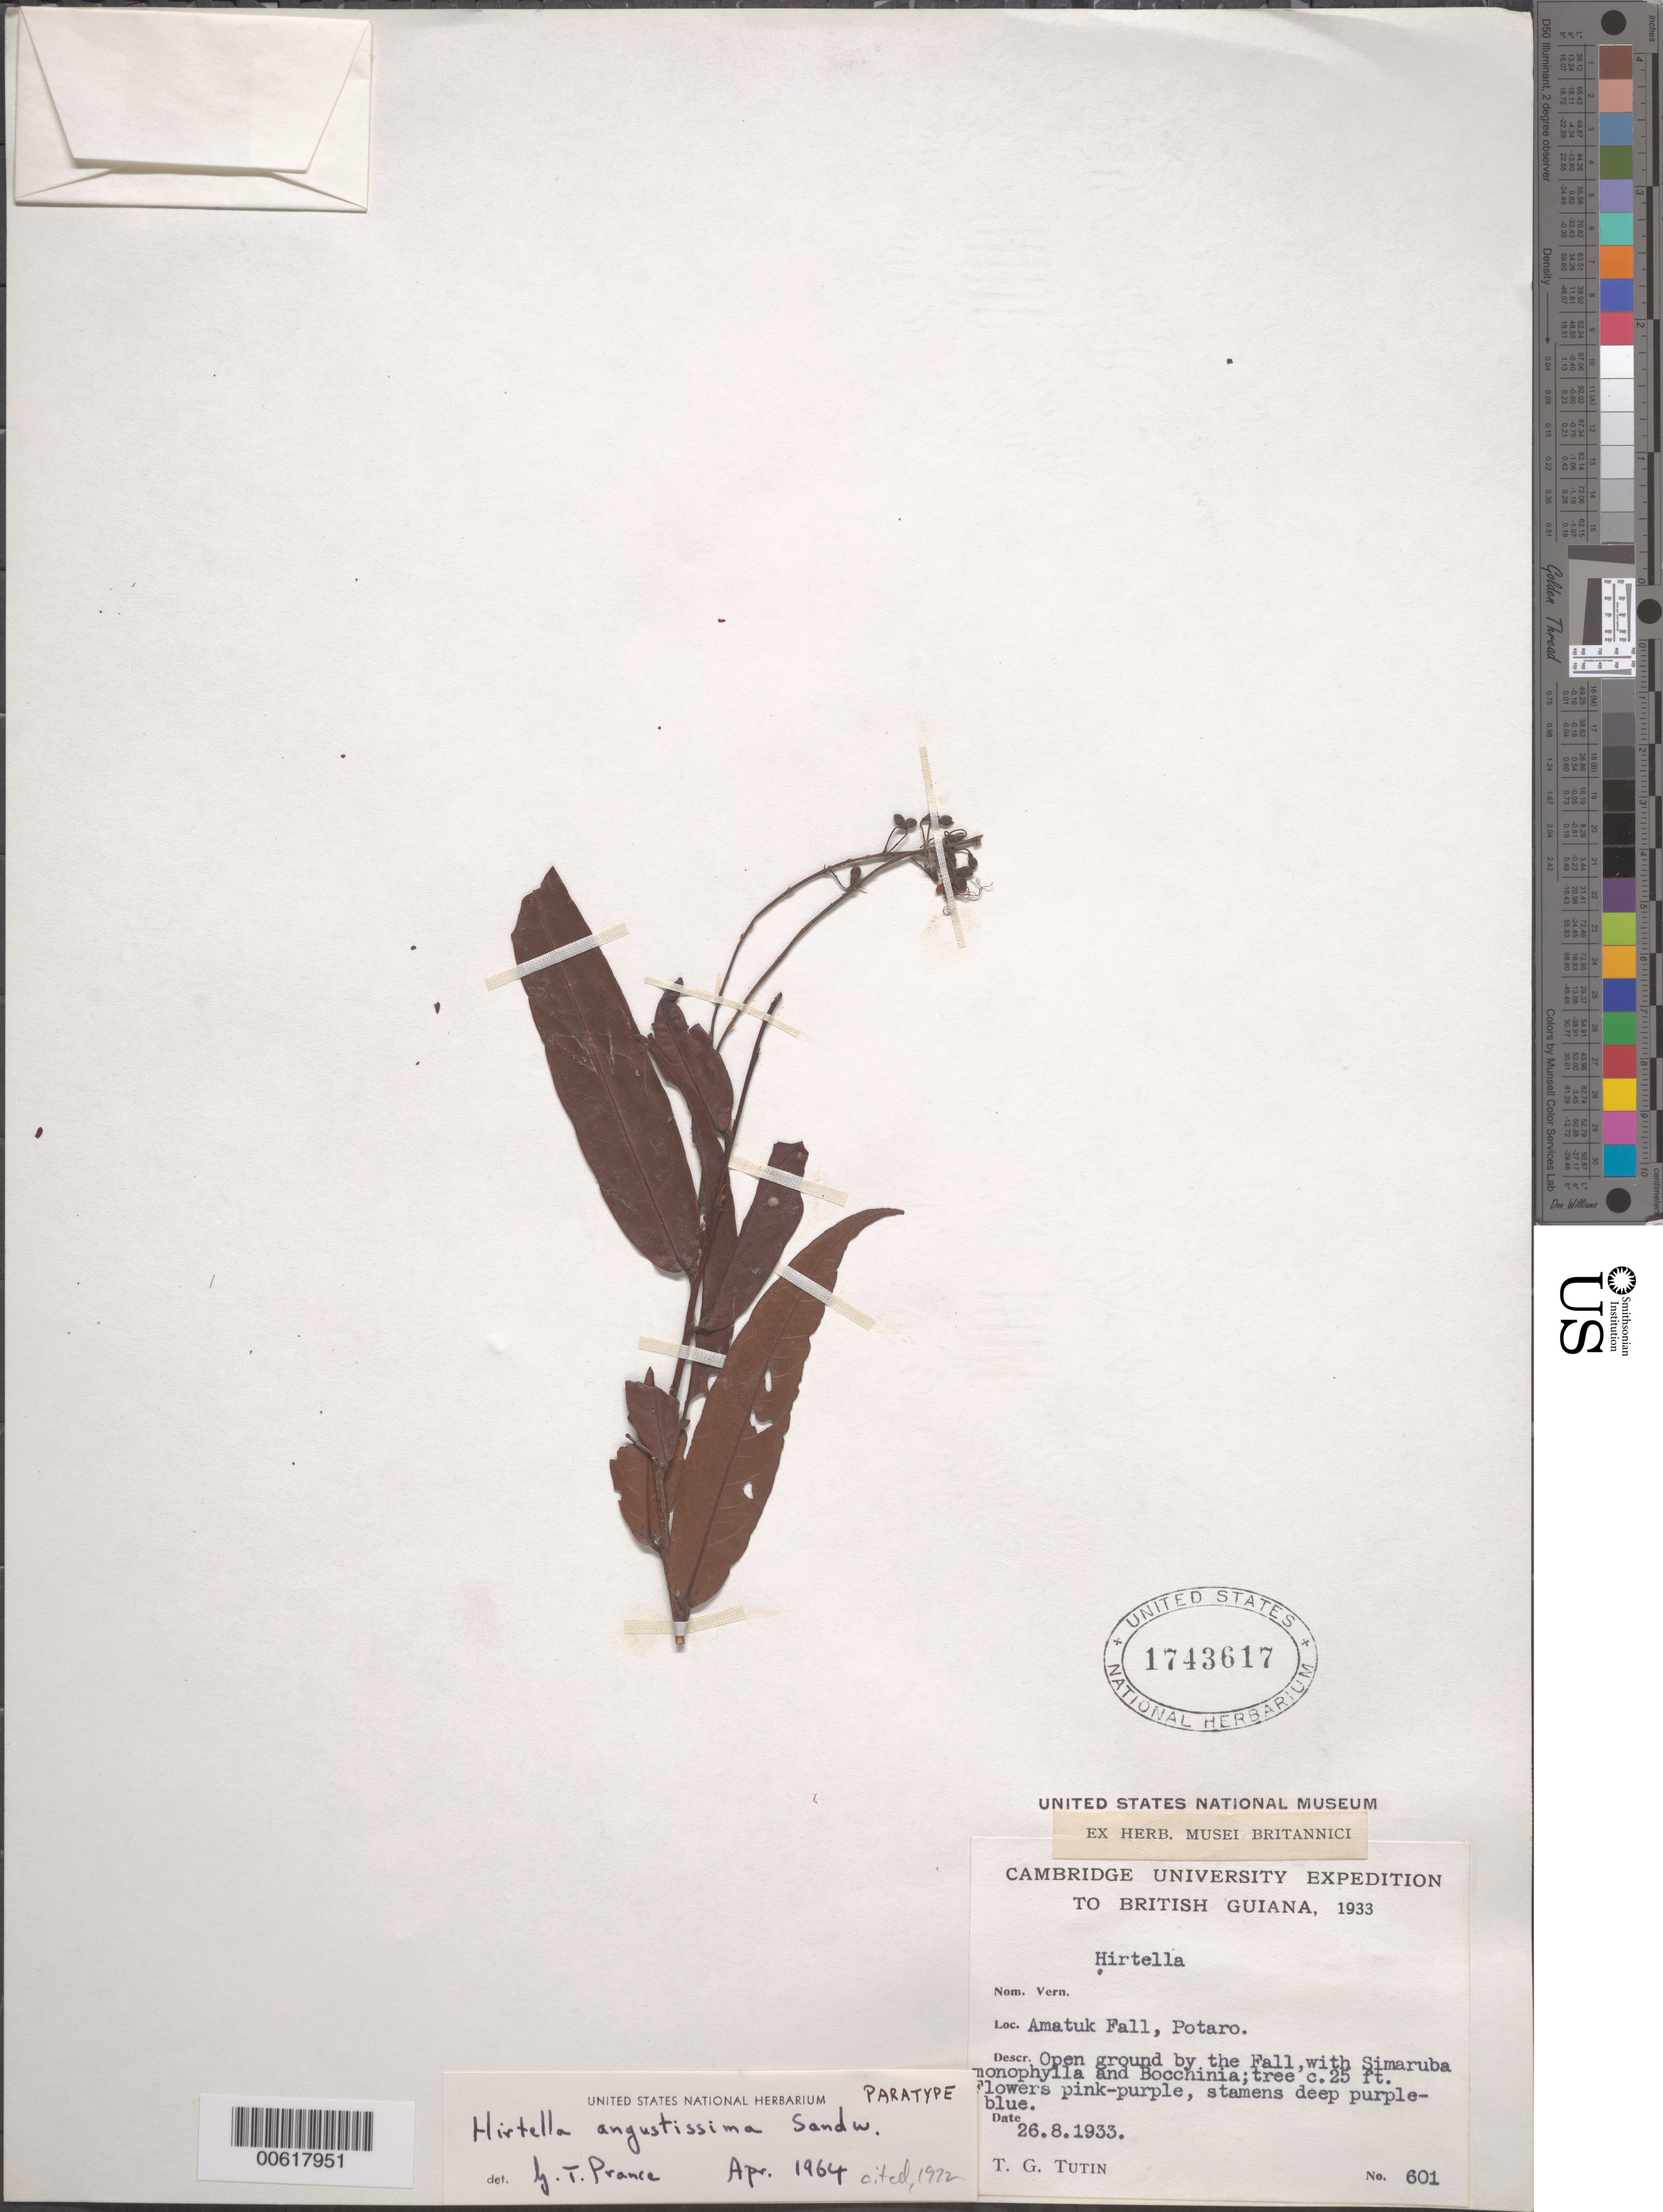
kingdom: Plantae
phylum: Tracheophyta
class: Magnoliopsida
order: Malpighiales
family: Chrysobalanaceae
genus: Hirtella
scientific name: Hirtella angustissima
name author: Sandw.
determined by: Prance, G. T.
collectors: T. G. Tutin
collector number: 601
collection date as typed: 28-Aug-33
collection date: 1933-08-28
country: Guyana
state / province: Potaro-Siparuni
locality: Amatuk Falls, Potaro R.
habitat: Open ground by the Fall, w Simaruba monophylla & Brochinia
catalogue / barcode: US 1743617